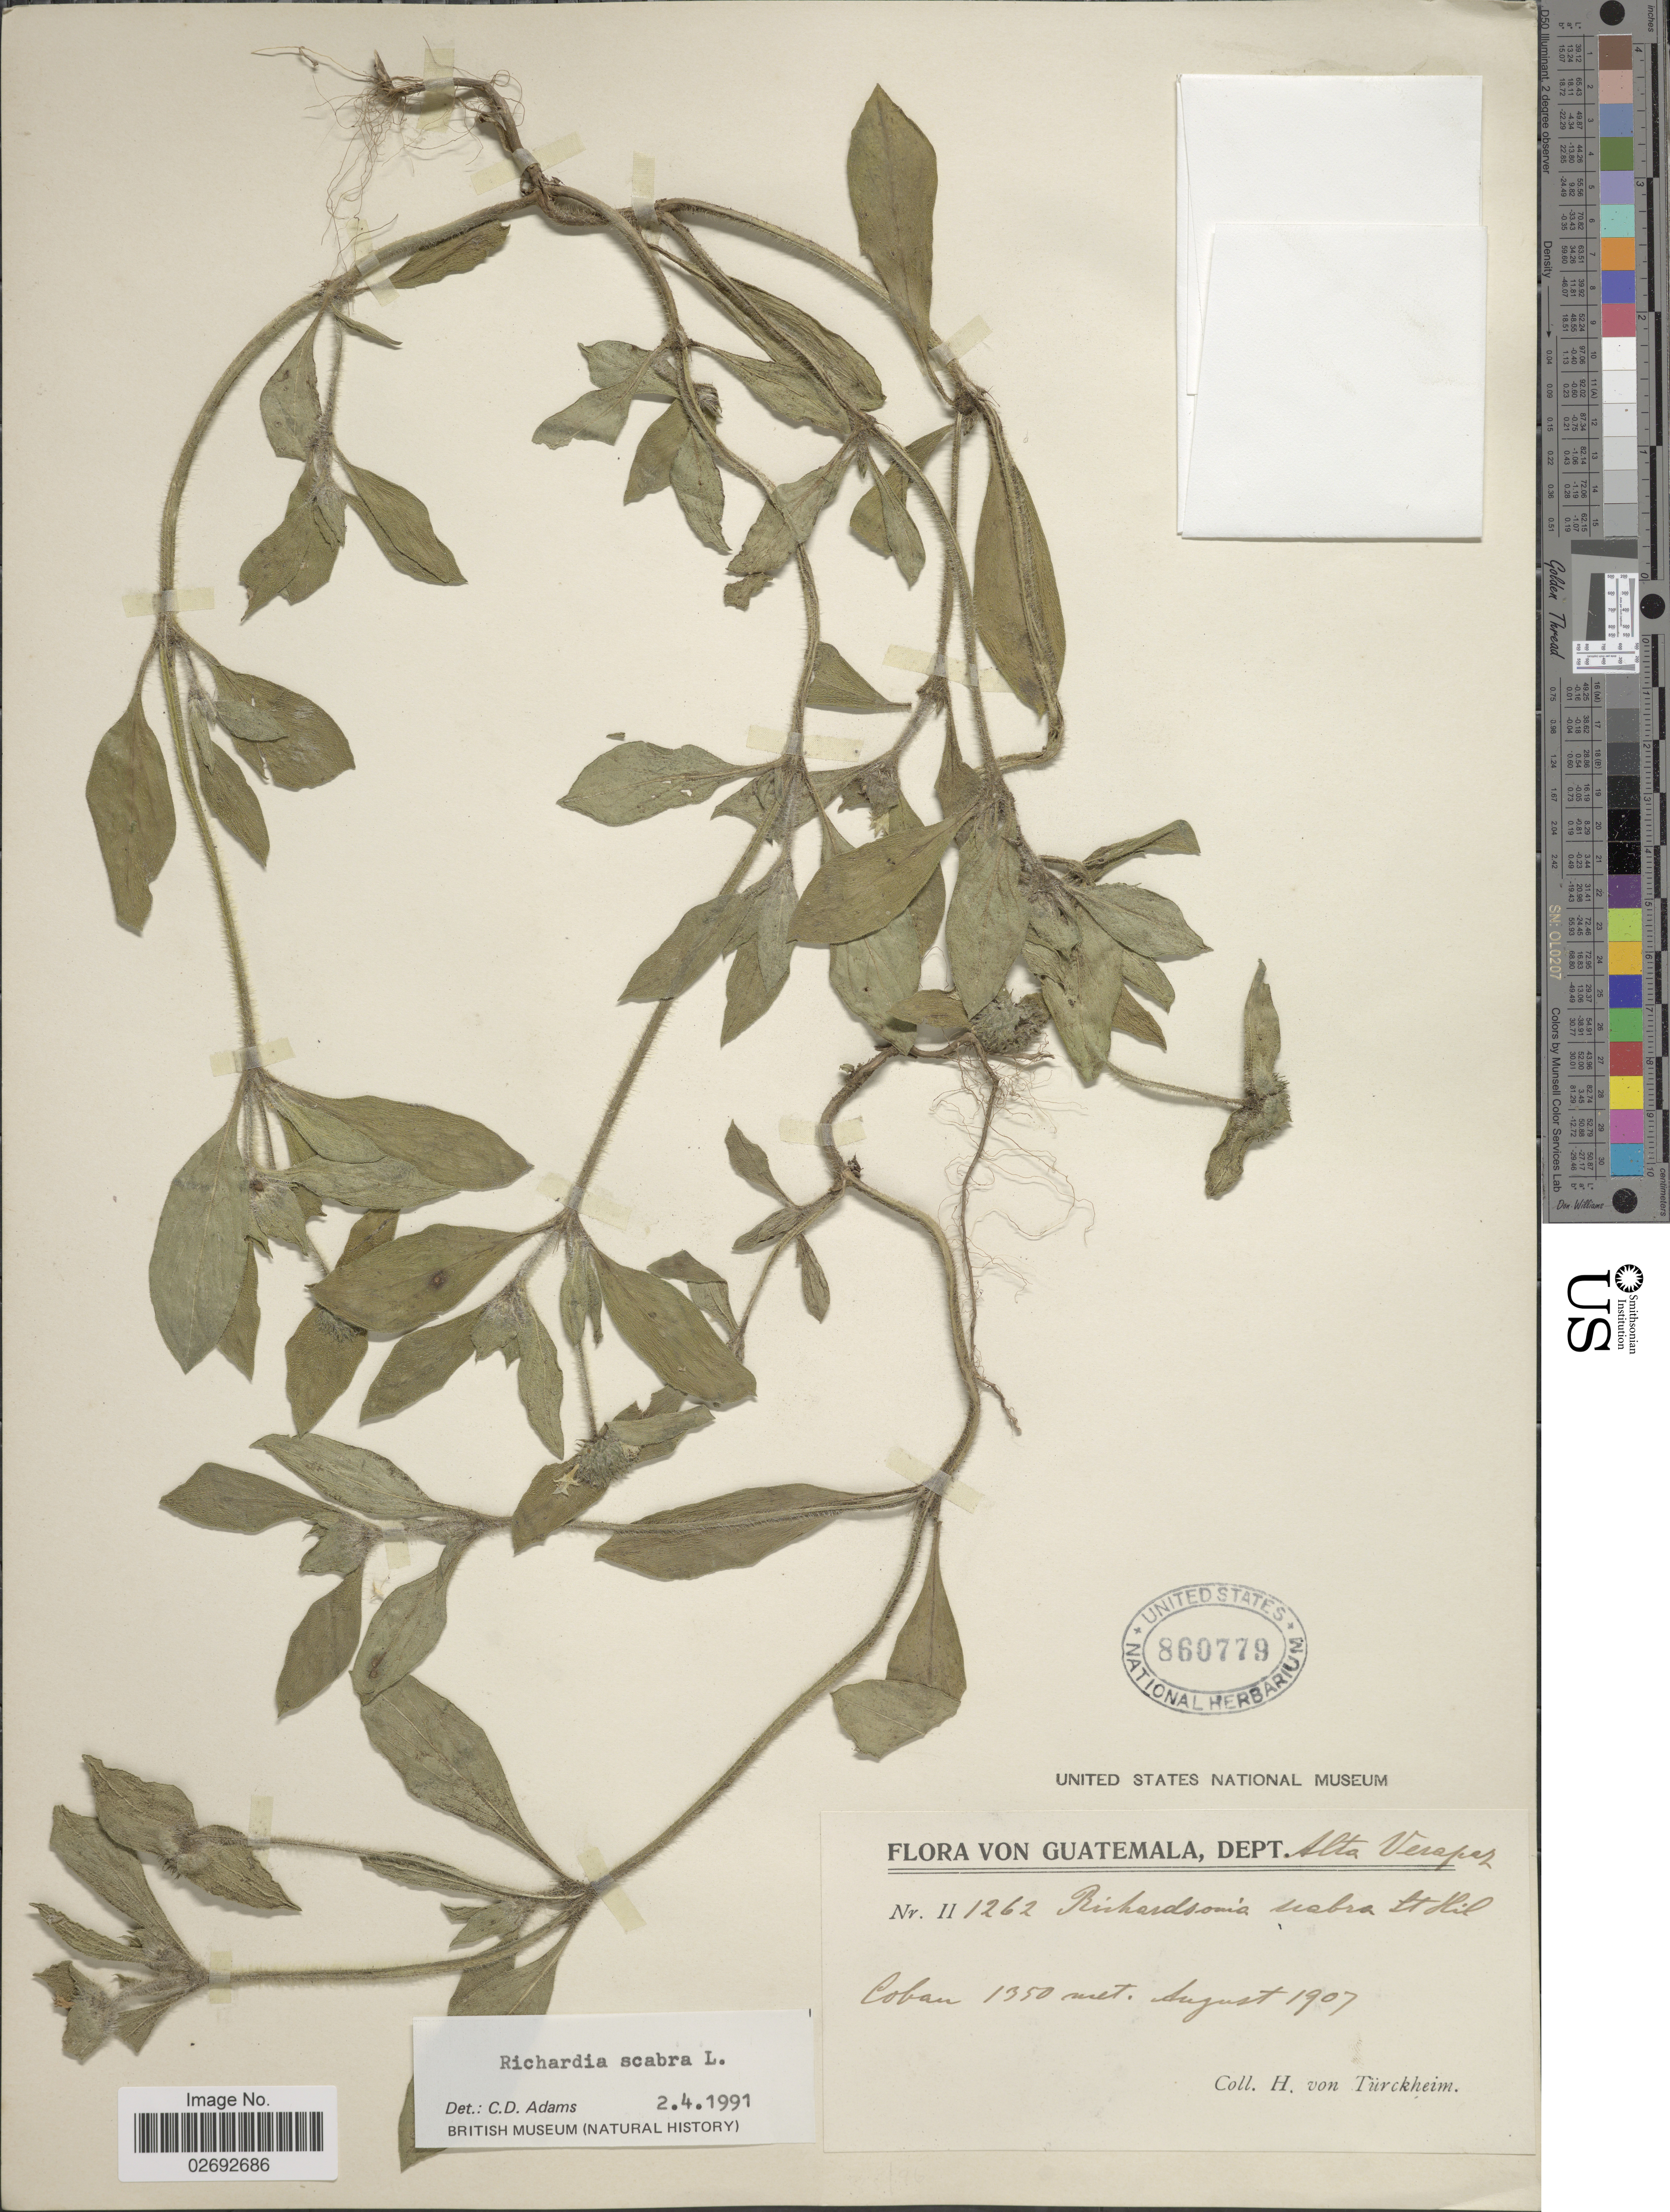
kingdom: Plantae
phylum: Tracheophyta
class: Magnoliopsida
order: Gentianales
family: Rubiaceae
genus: Richardia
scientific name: Richardia scabra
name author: L.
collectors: H. von Türckheim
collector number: II 1262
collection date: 1907-08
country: Guatemala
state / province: Alta Verapaz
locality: Coban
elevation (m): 1350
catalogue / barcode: US 860779